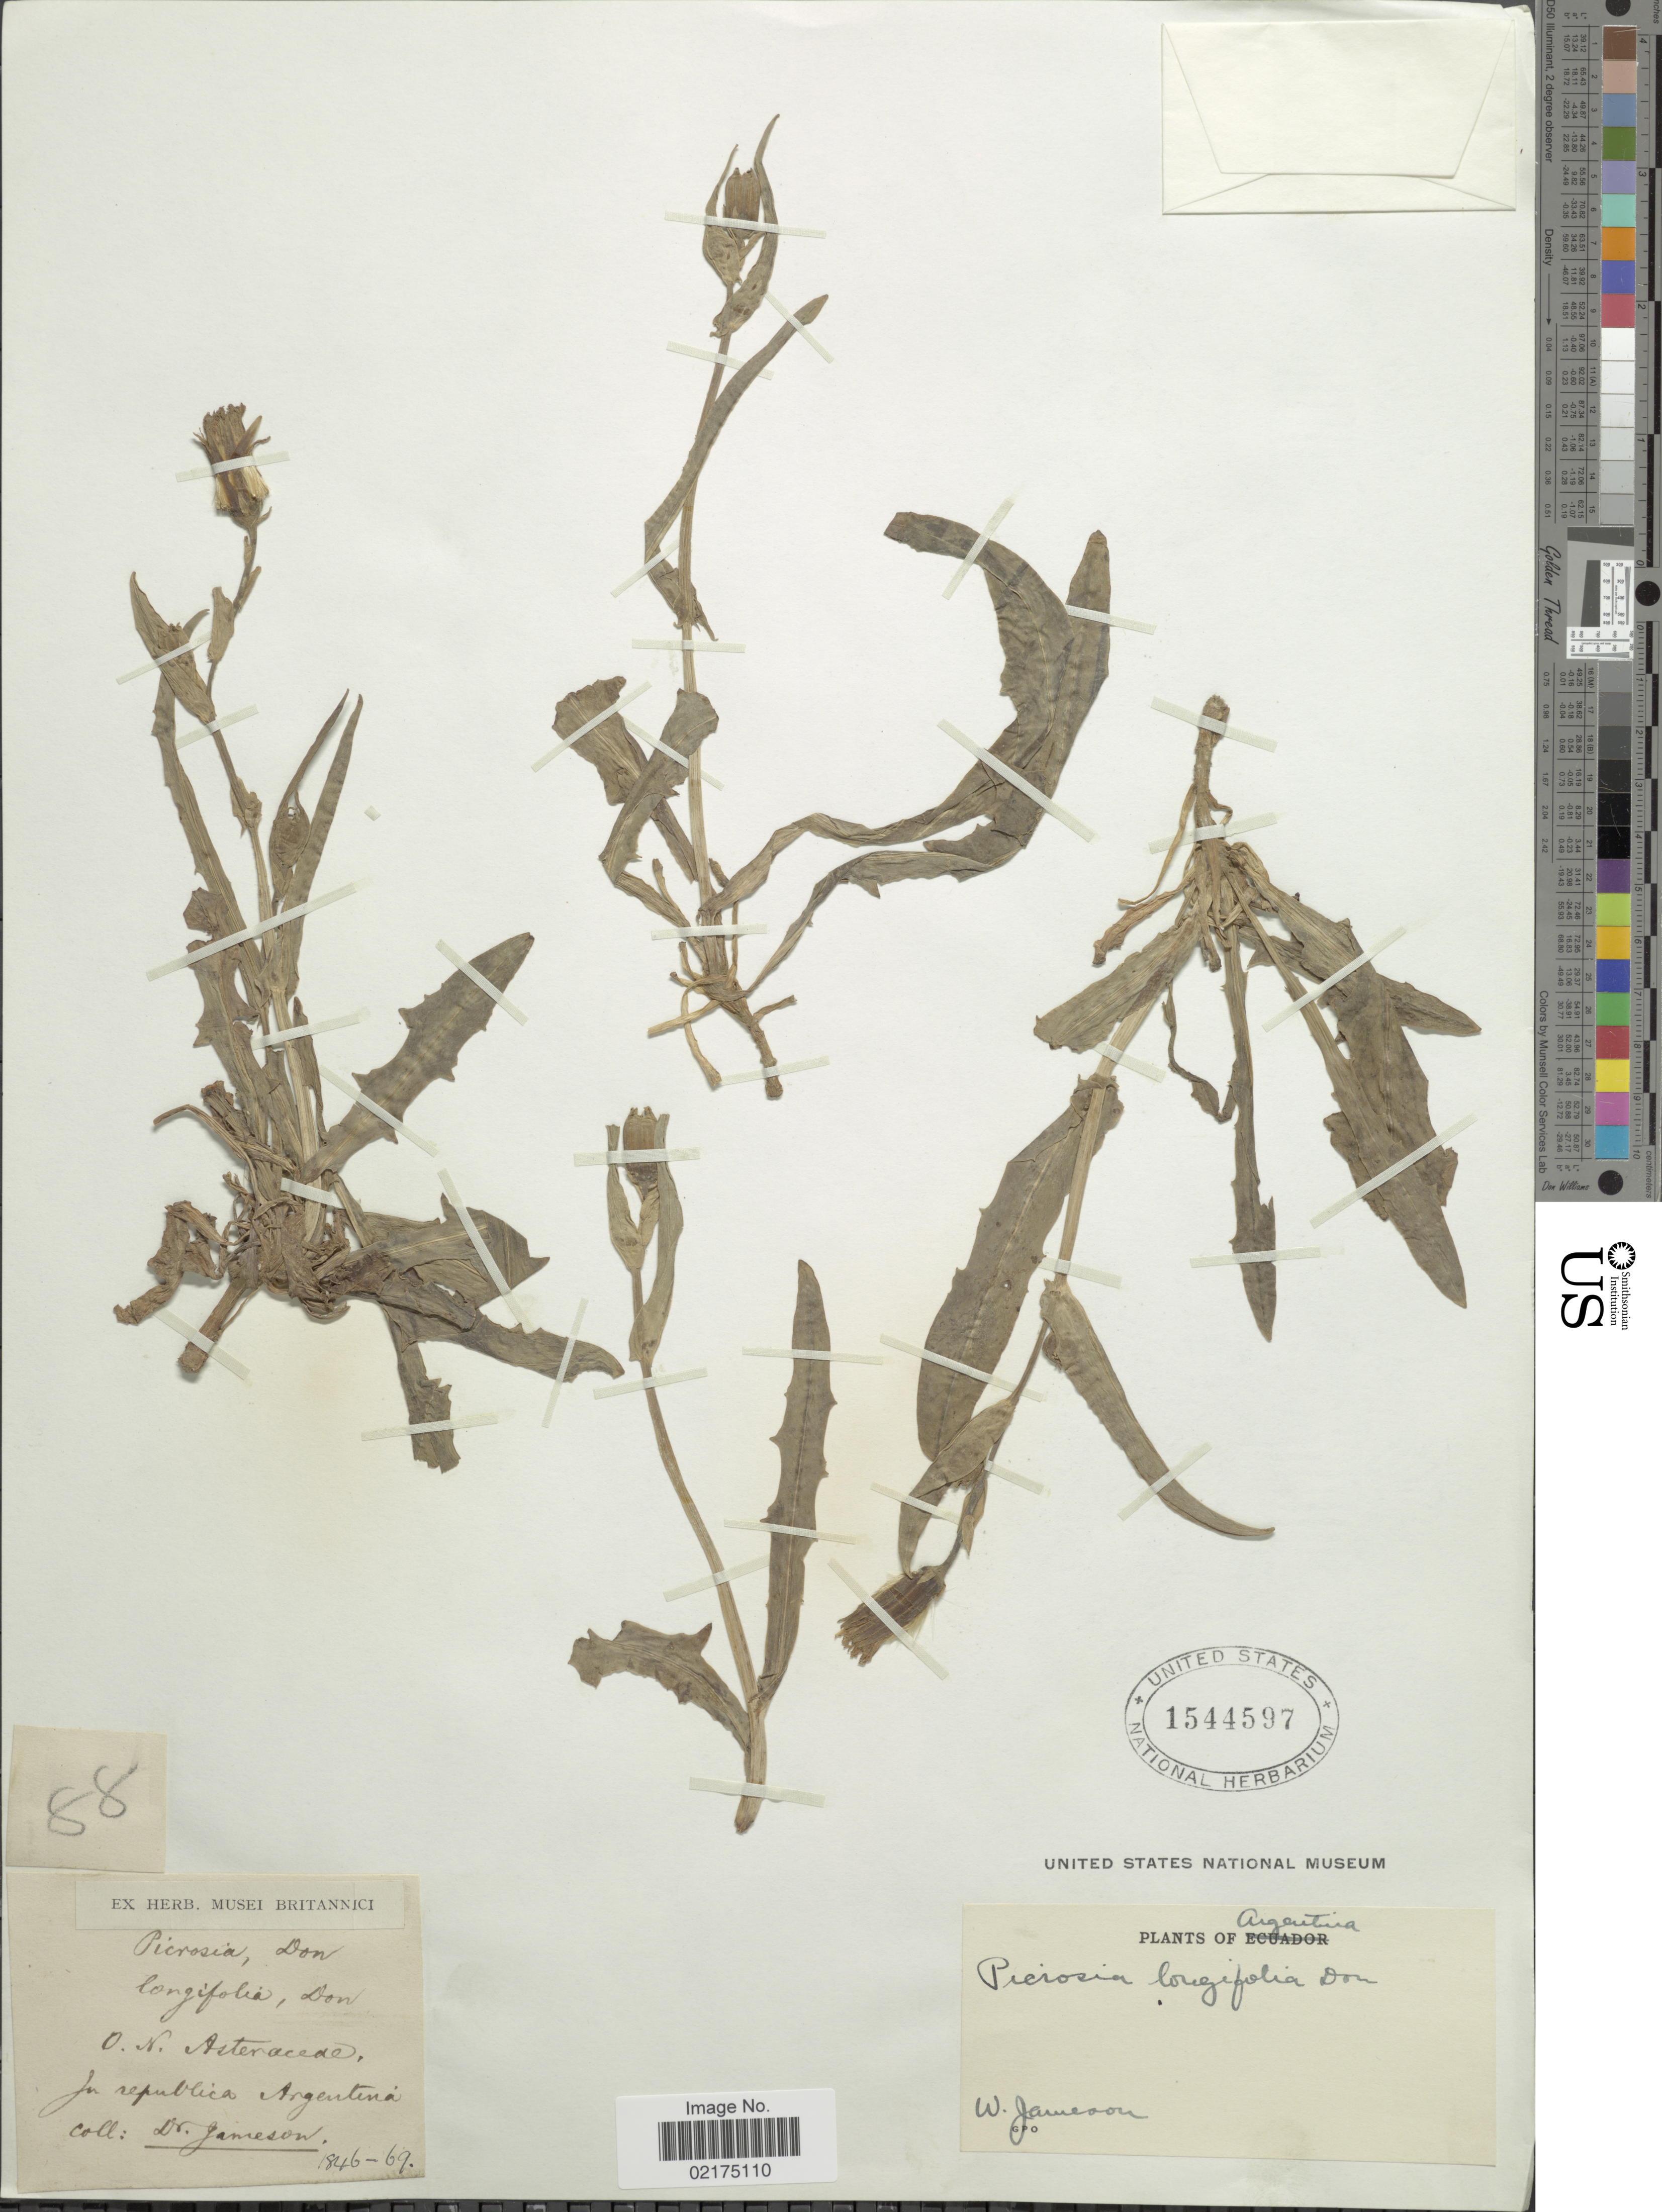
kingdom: Plantae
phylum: Tracheophyta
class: Magnoliopsida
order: Asterales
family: Asteraceae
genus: Picrosia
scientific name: Picrosia longifolia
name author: D. Don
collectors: W. Jameson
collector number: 88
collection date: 1846/1869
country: Argentina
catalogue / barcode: US 1544597